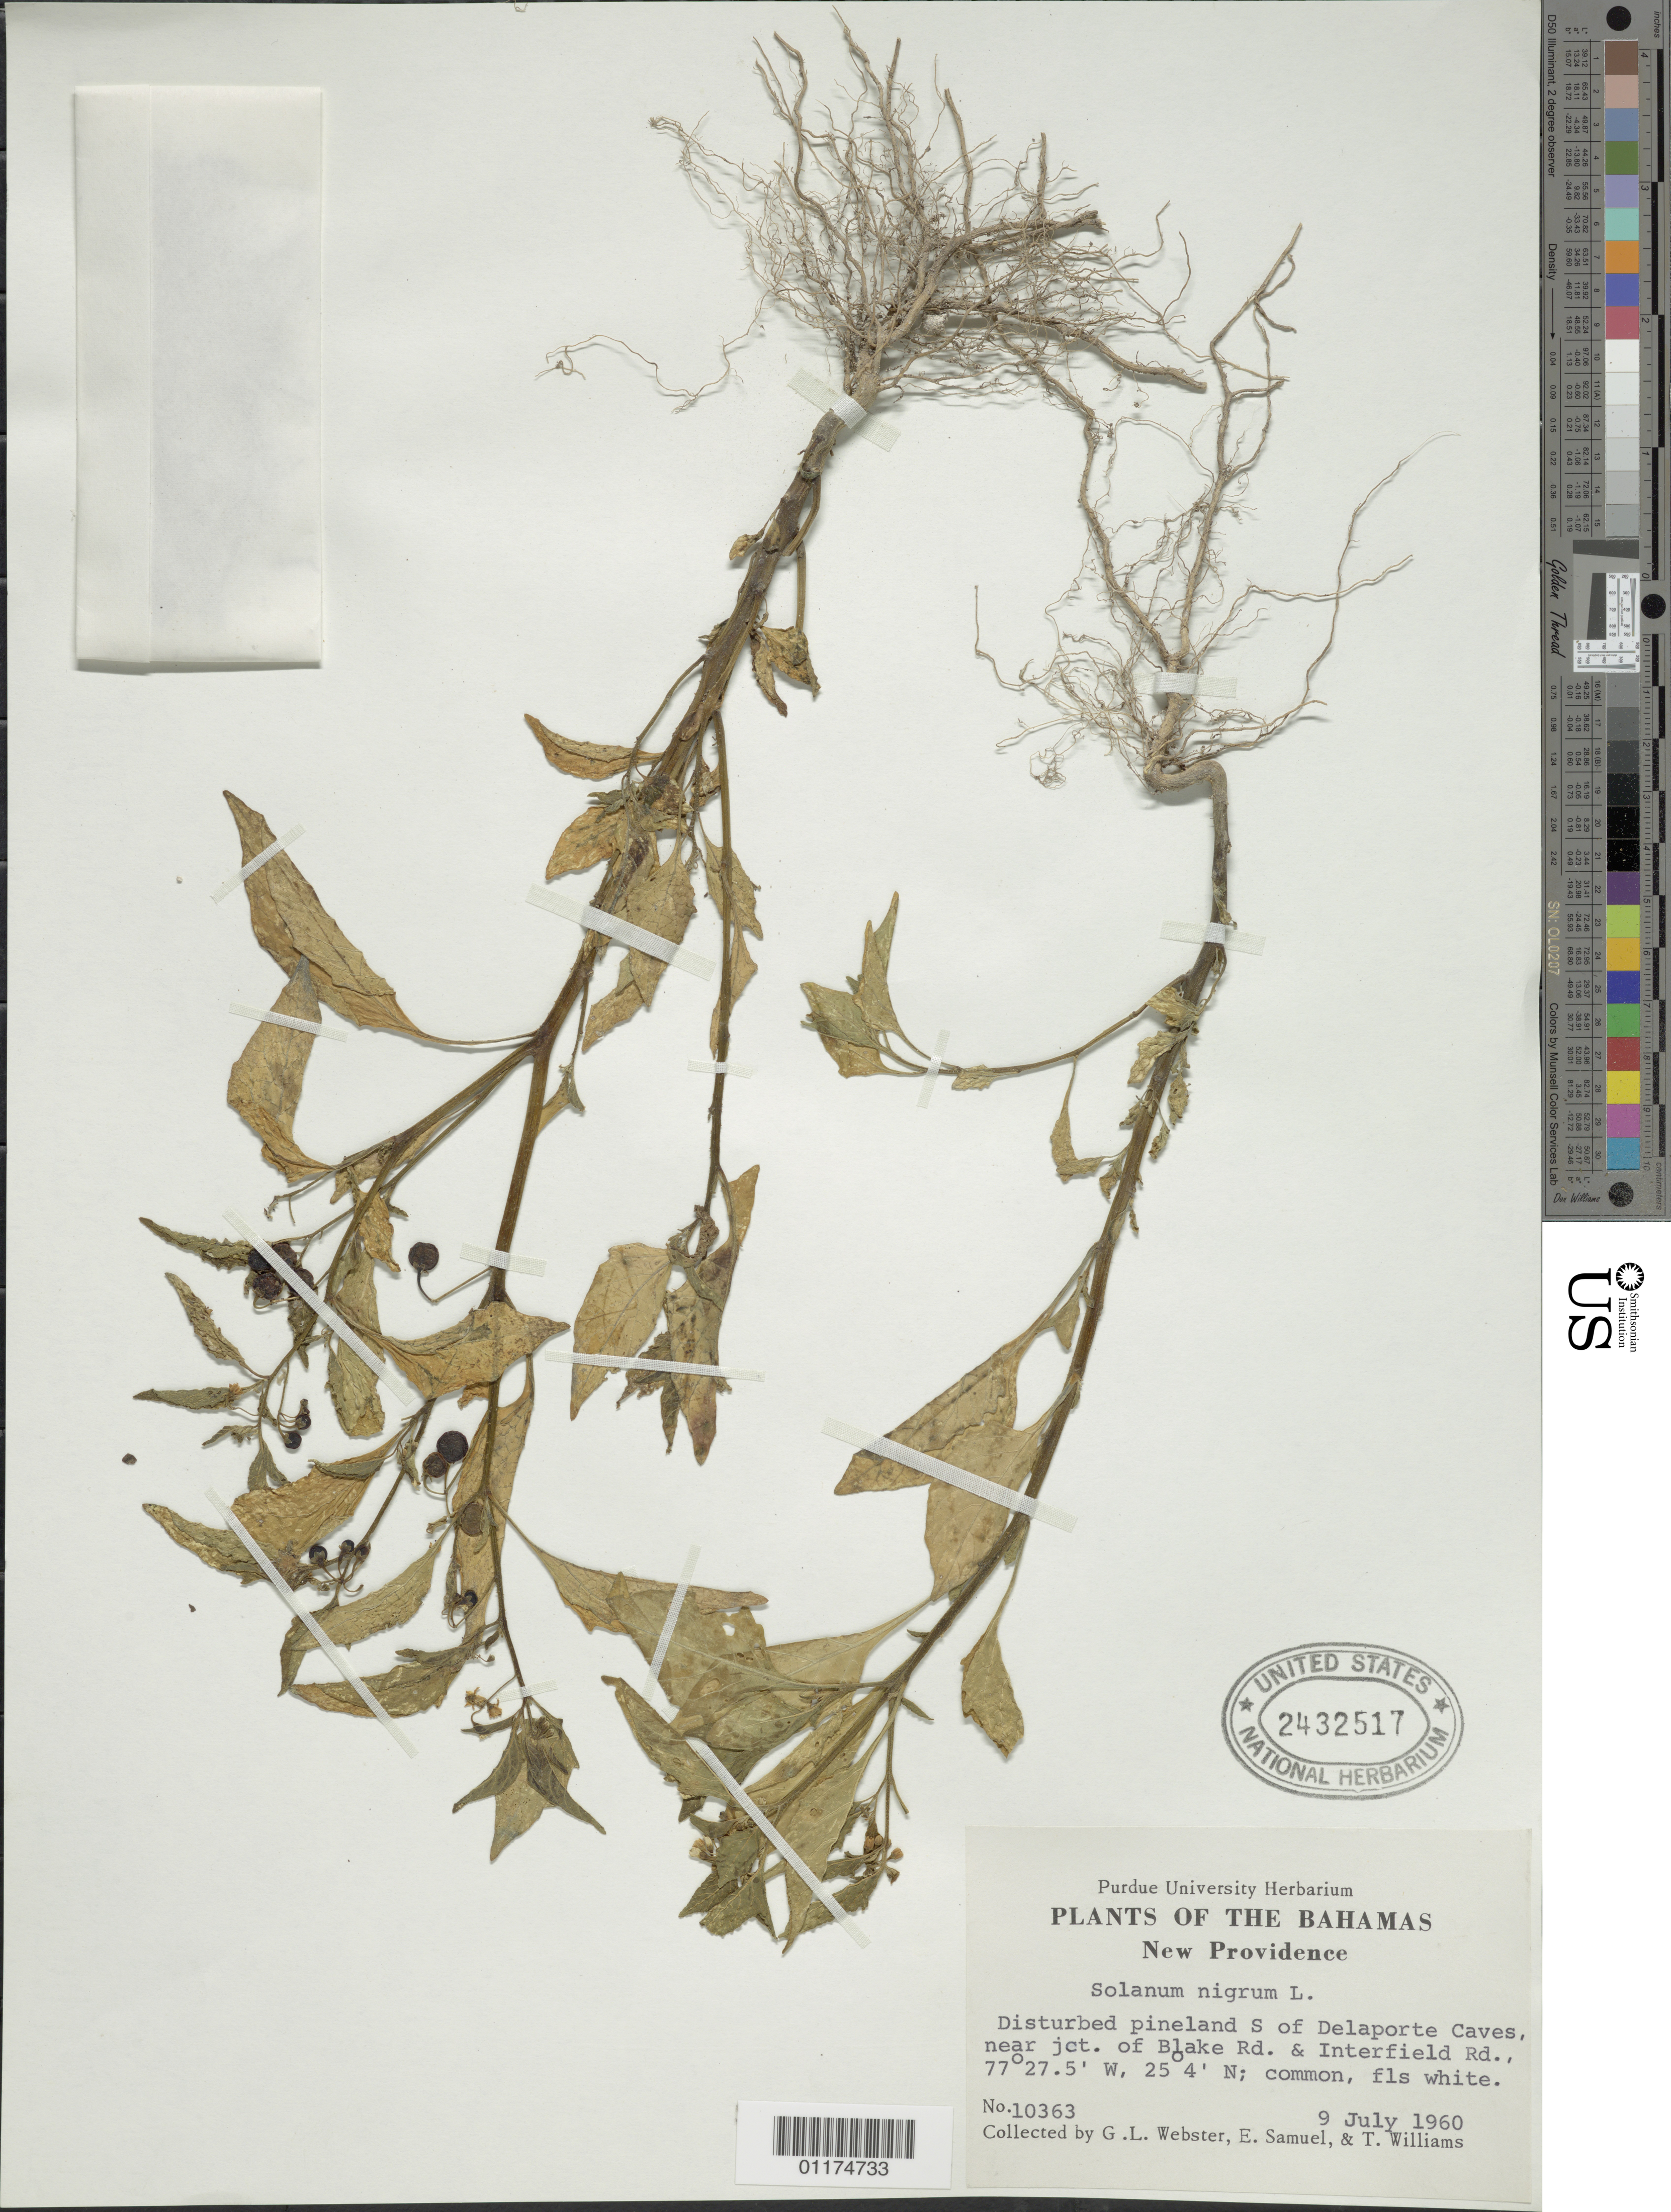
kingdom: Plantae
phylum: Tracheophyta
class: Magnoliopsida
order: Solanales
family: Solanaceae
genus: Solanum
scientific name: Solanum nigrum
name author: L.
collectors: G. L. Webster, E. Samuel & T. Williams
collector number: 10363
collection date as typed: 09 Jul 1960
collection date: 1960-07-09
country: Bahamas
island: New Providence I.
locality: Disturbed pineland S of Delaporte Caves, near jct. of Blake Rd. and Interfield Rd.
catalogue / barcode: US 2432517